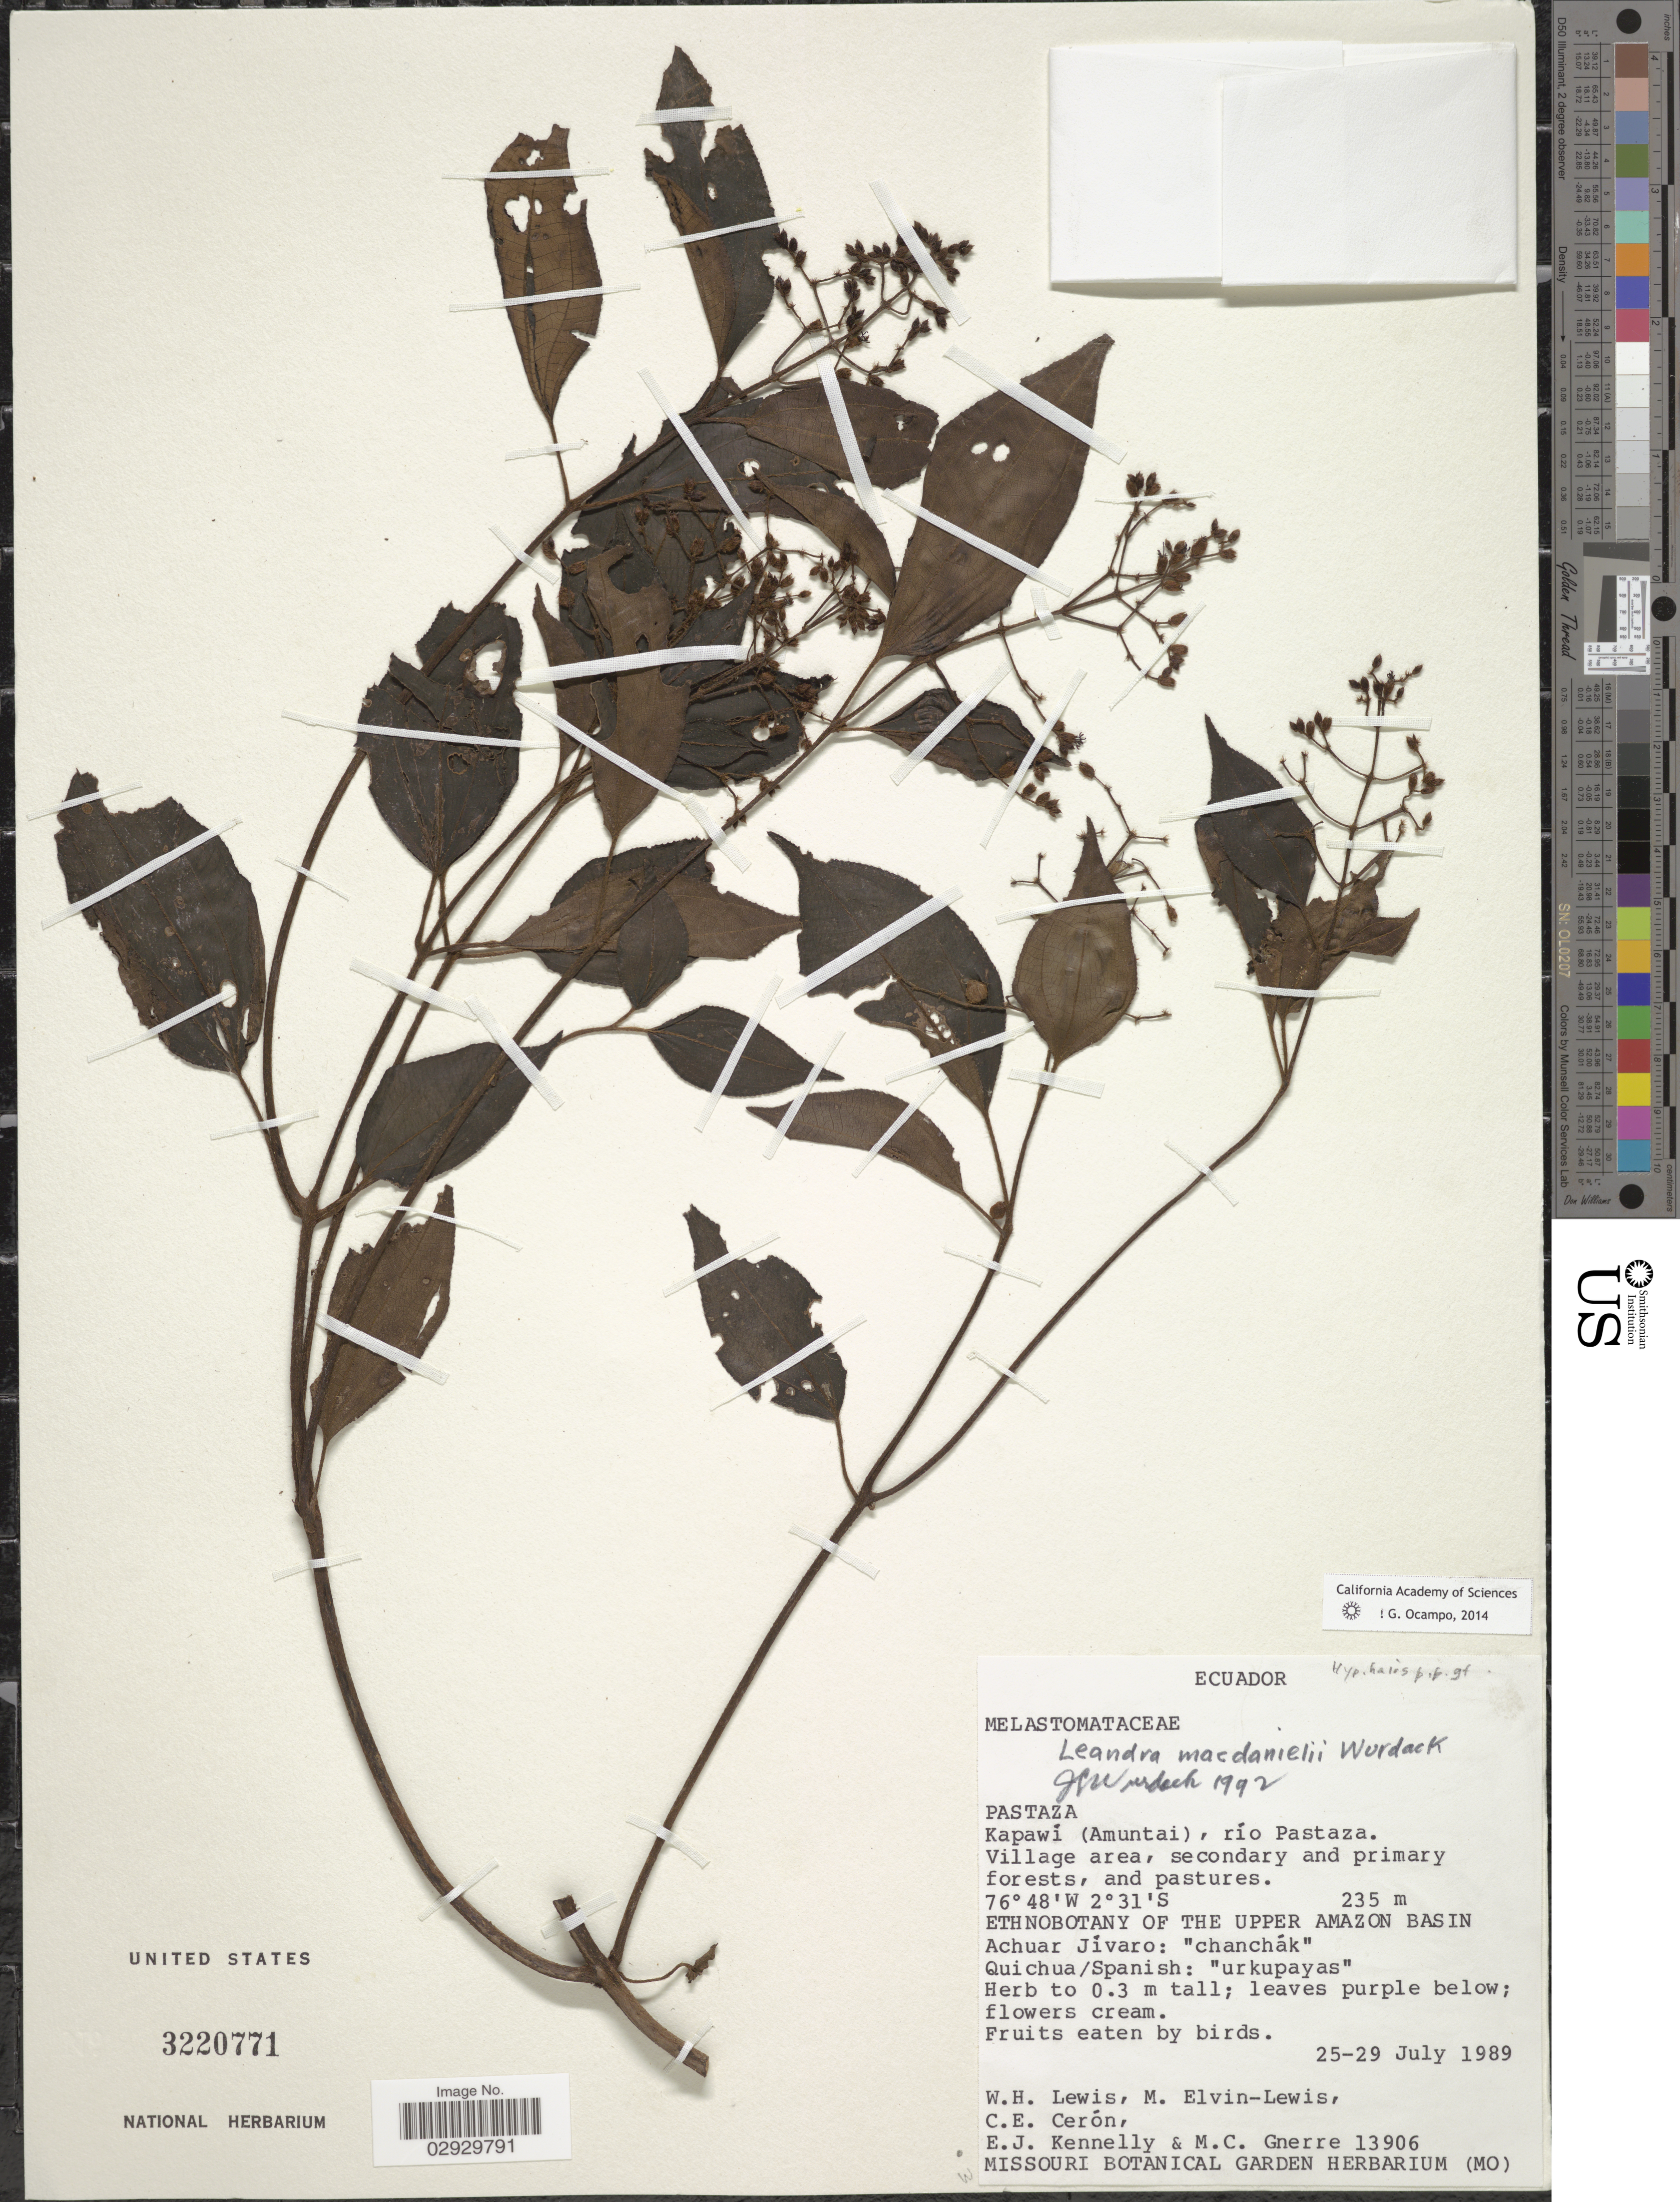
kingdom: Plantae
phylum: Tracheophyta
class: Magnoliopsida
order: Myrtales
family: Melastomataceae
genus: Leandra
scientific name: Leandra macdanielii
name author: Wurdack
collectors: W. H. Lewis, M. Elvin-Lewis, C. E. Cerón M., E. Kennelly & M. Gnerre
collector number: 13906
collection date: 1989-07-25/1989-07-29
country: Ecuador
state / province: Pastaza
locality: Kapawí (Amuntai), río Pastaza.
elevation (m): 235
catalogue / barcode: US 3220771